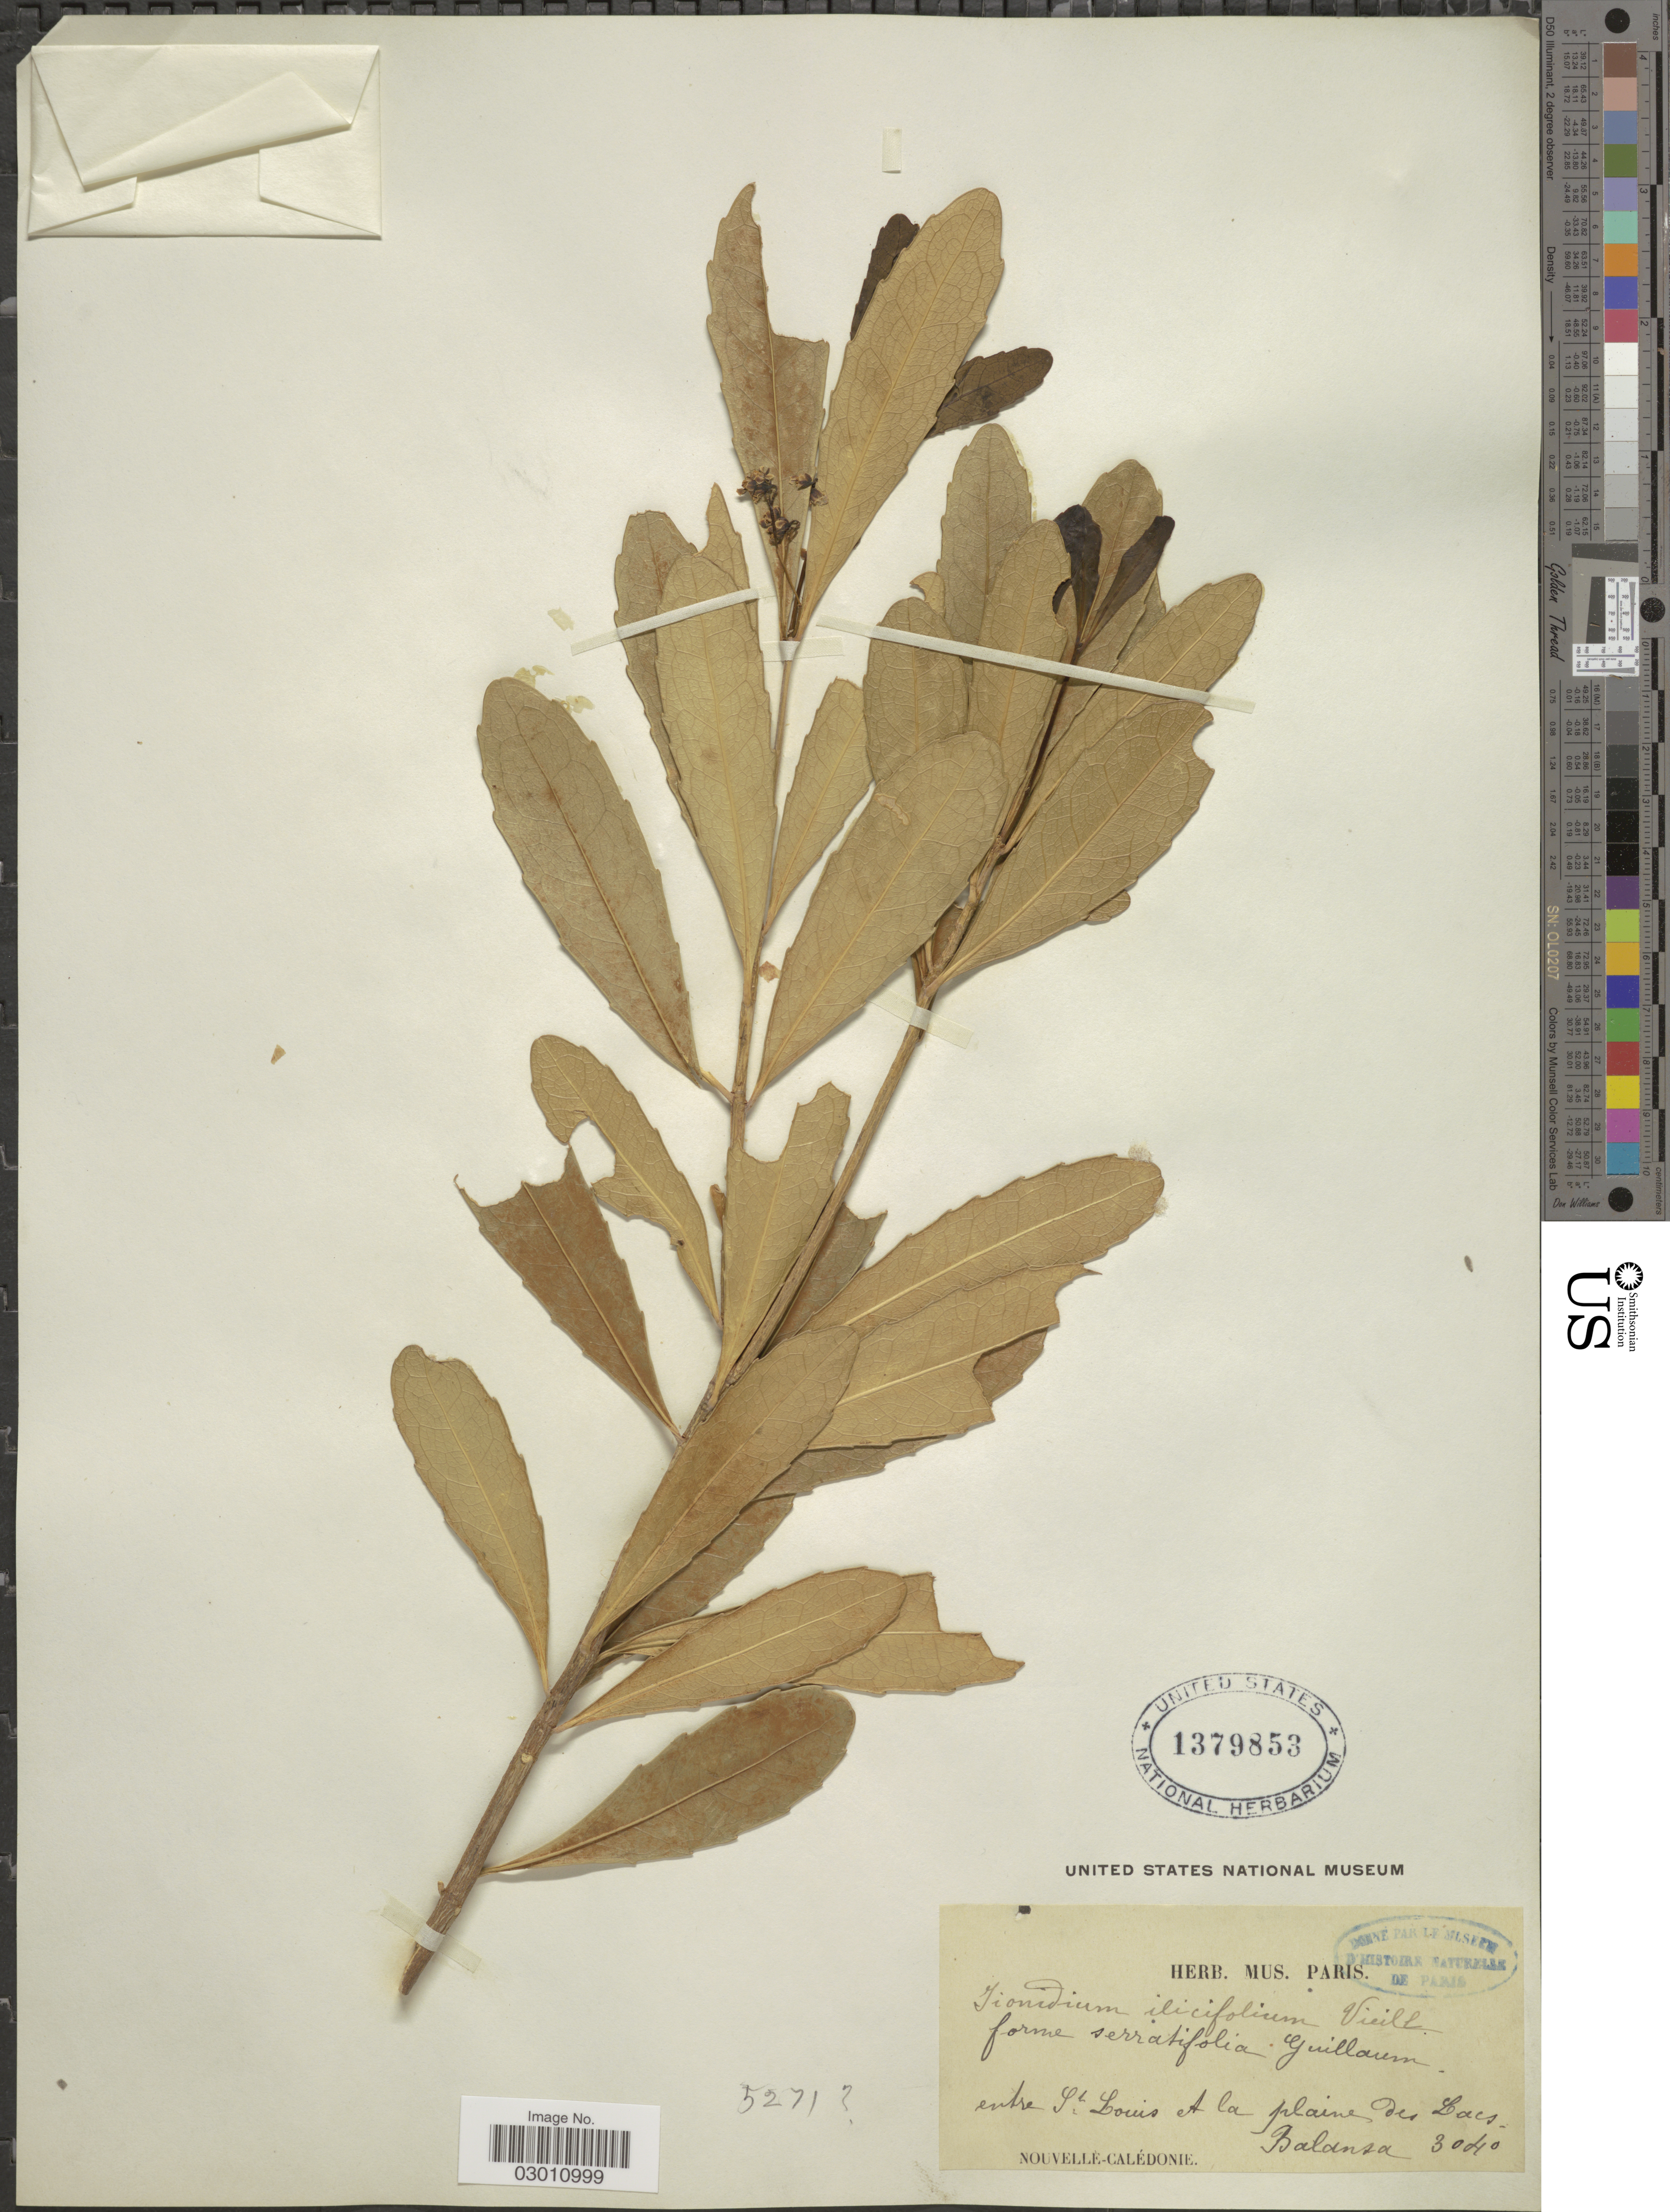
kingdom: Plantae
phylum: Tracheophyta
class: Magnoliopsida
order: Malpighiales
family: Violaceae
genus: Hybanthus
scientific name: Hybanthus caledonicus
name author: (Turcz.) Cretz.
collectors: -. Balansa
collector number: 3040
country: New Caledonia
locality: Entre St. Louis et la plaine des Lacs. Nouvelle-Calédonie.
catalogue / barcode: US 1379853